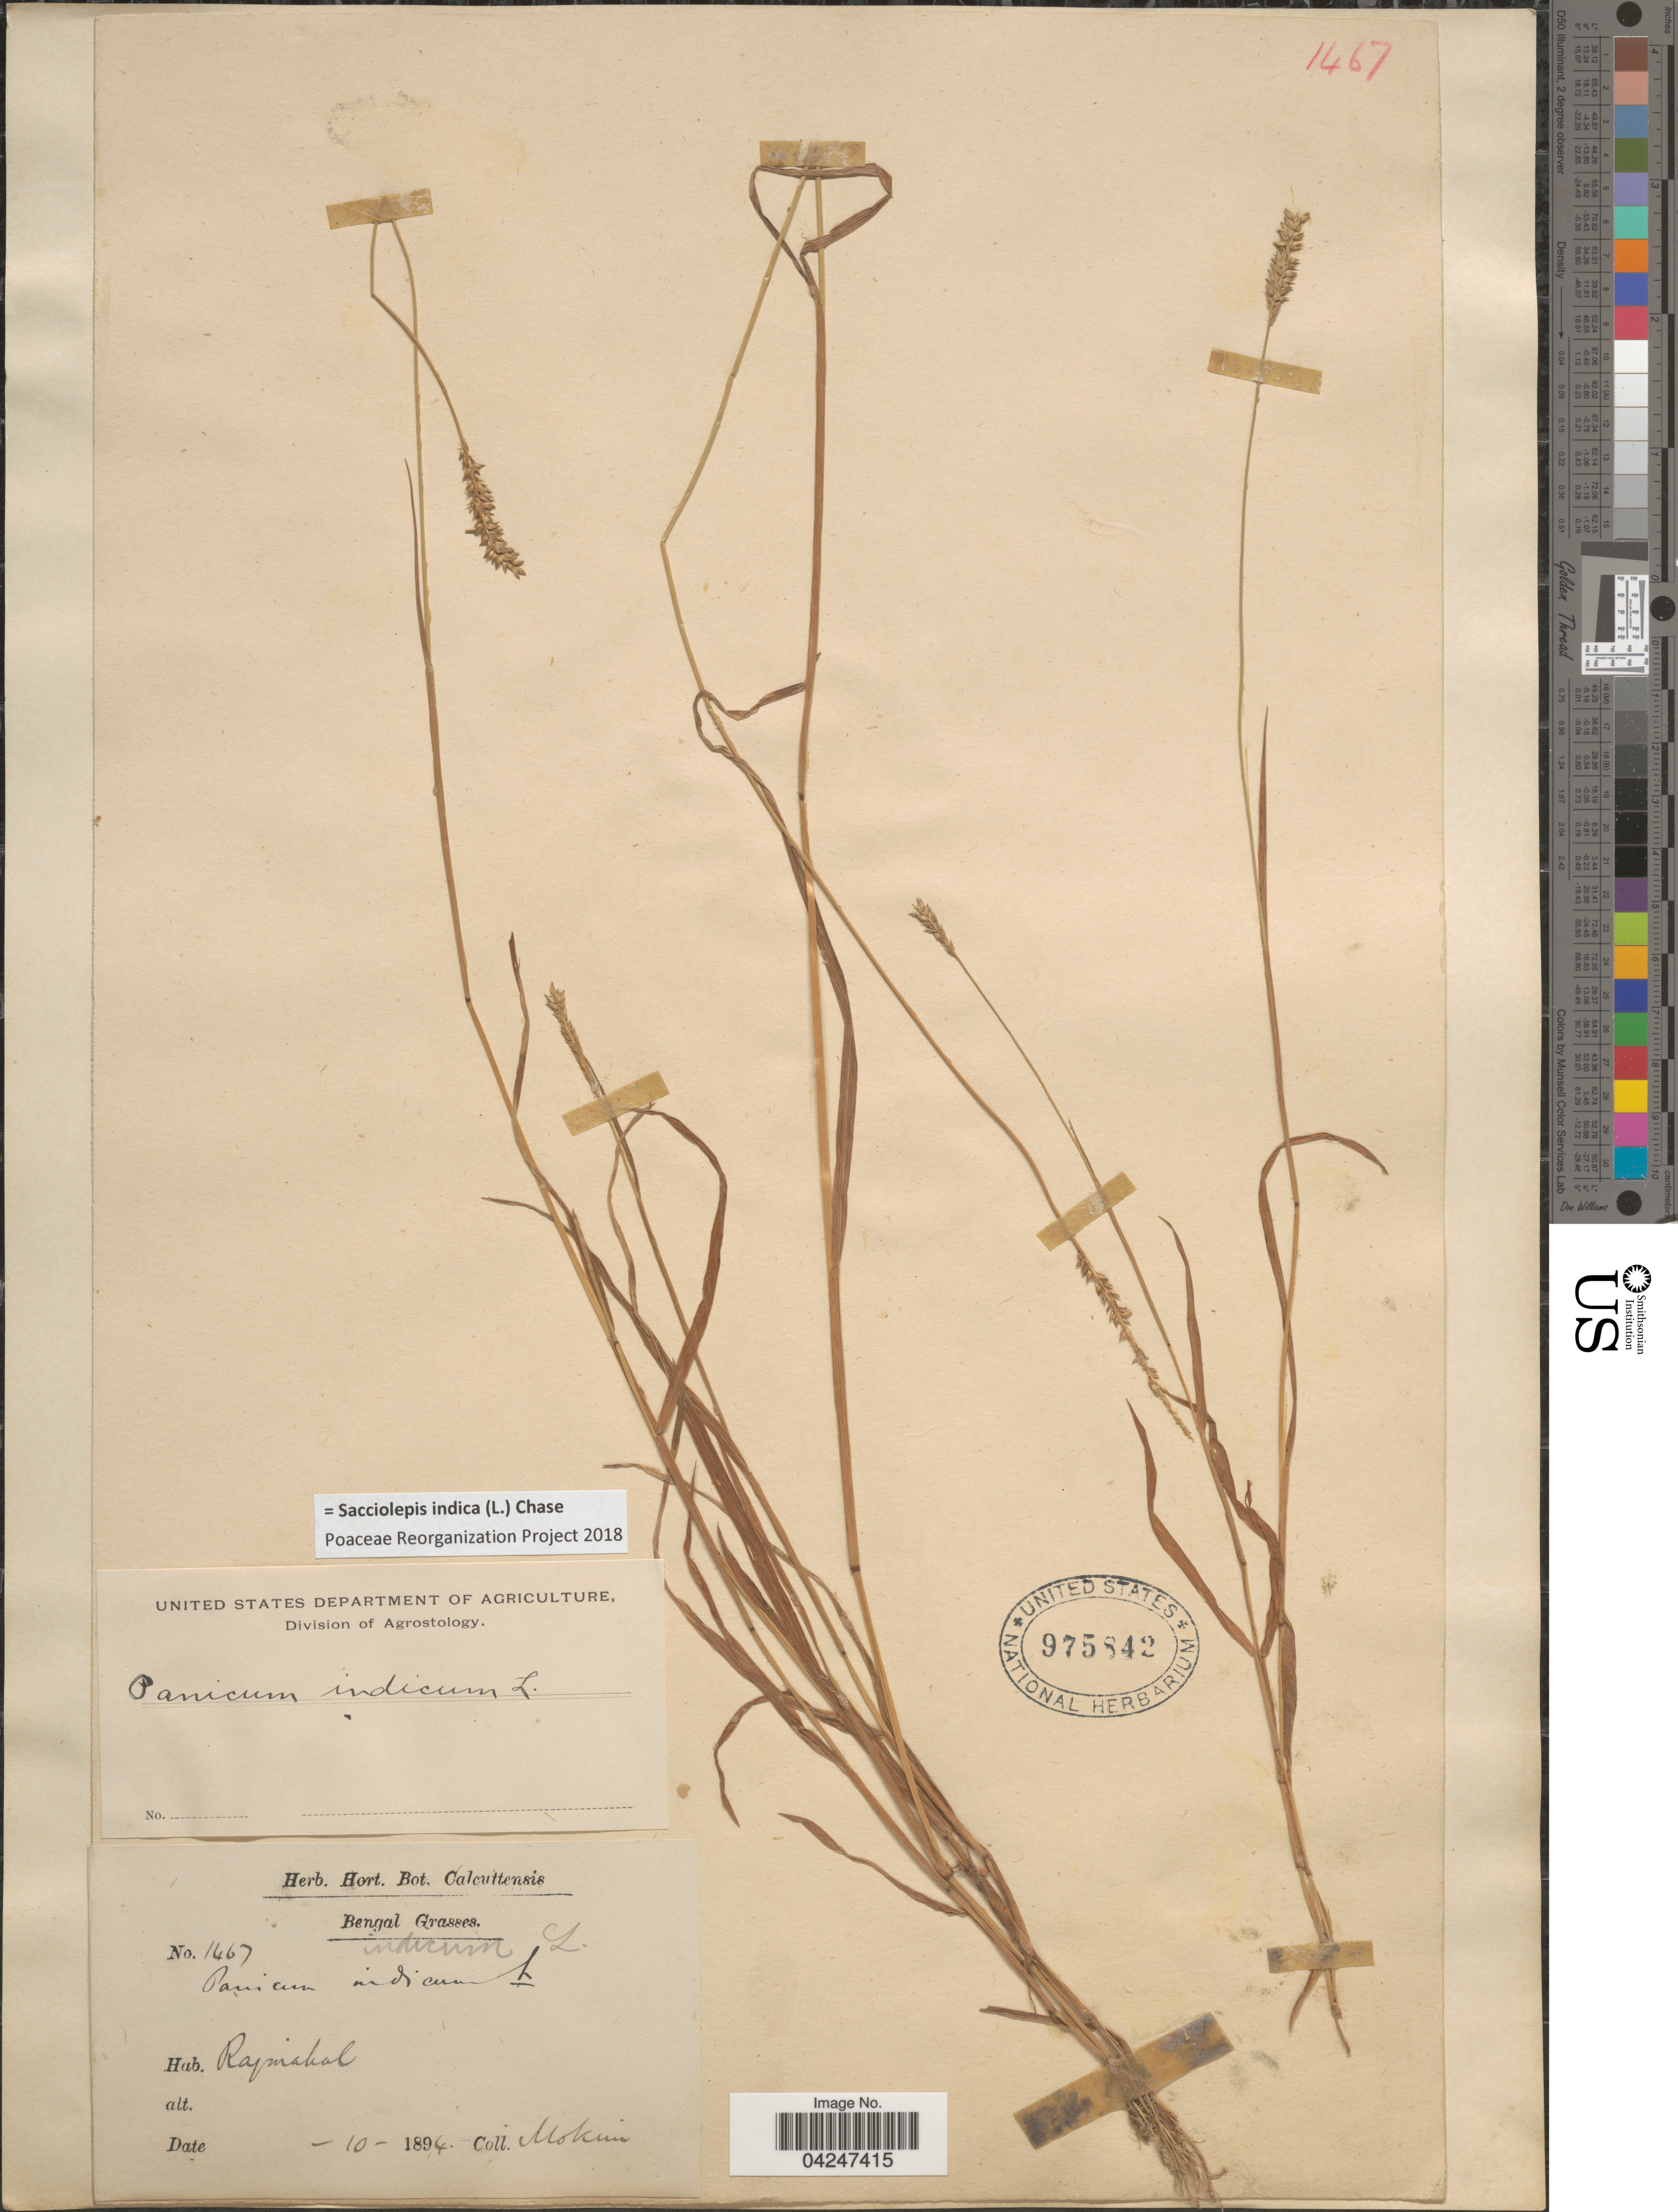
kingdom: Plantae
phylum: Tracheophyta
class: Liliopsida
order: Poales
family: Poaceae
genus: Sacciolepis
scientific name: Sacciolepis indica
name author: (L.) Chase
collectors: -. Mokim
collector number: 1467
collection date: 1894-10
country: India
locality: Bengal. Rajmahal.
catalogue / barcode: US 975842